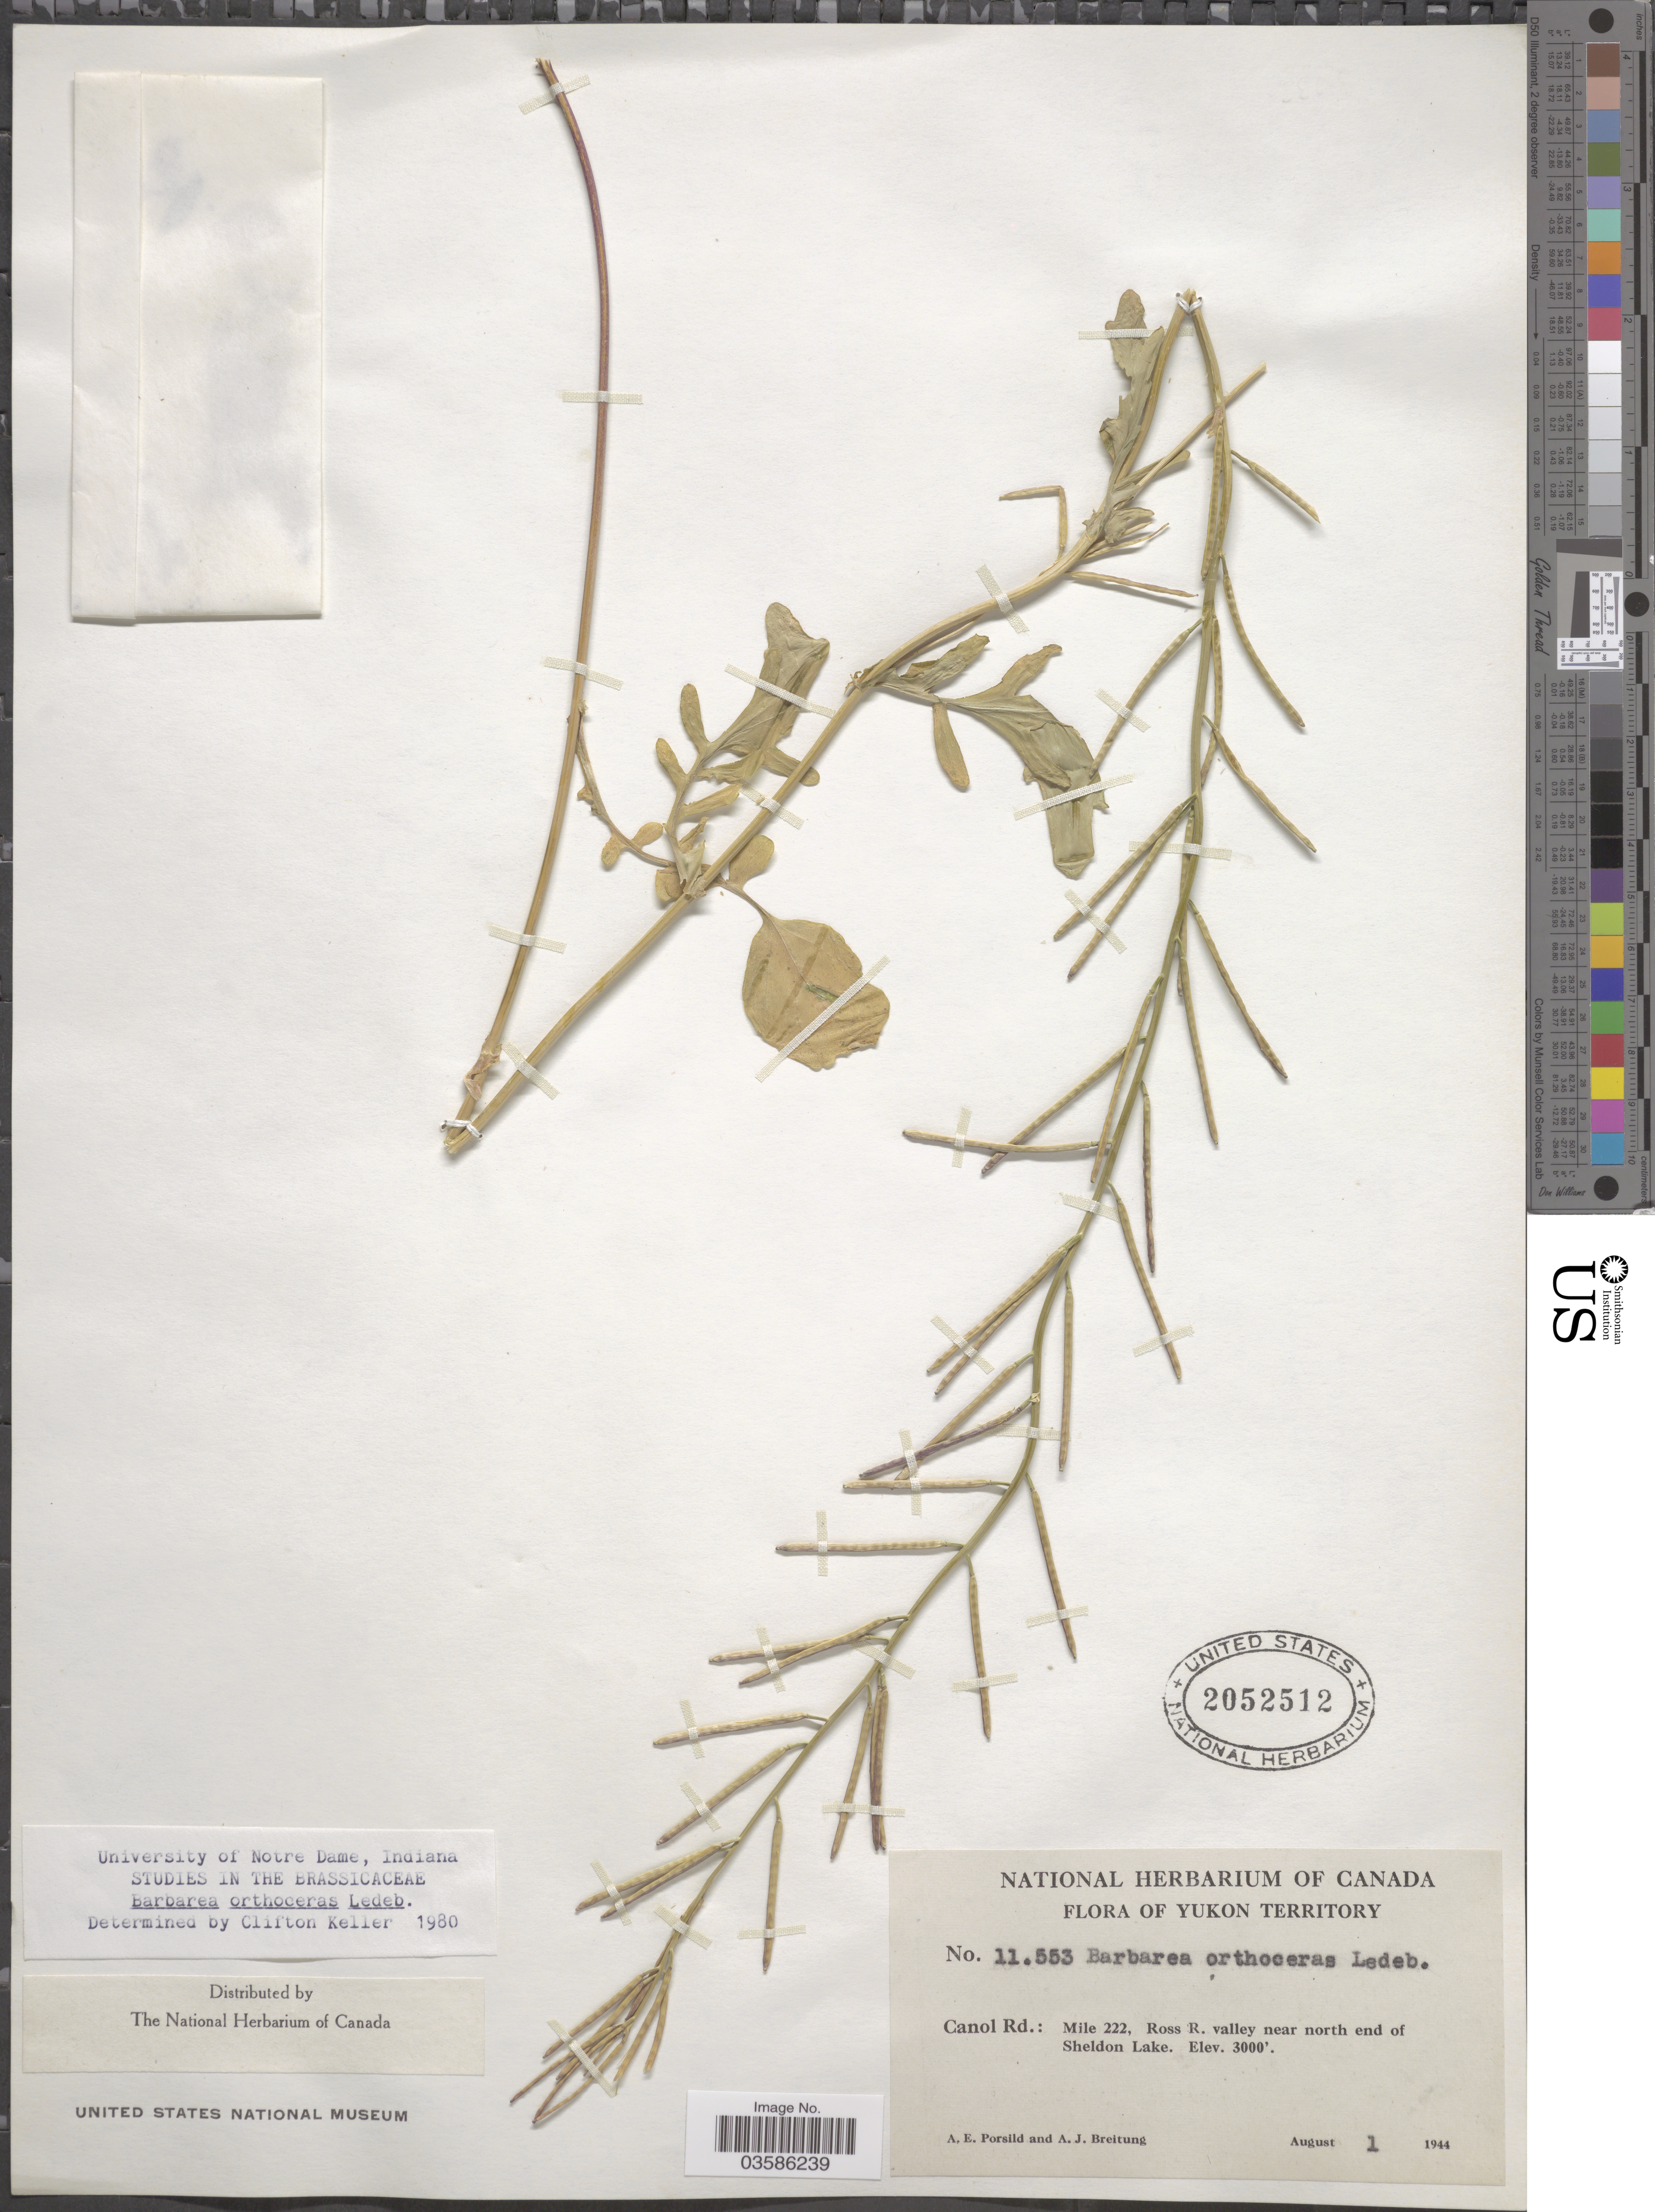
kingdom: Plantae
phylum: Tracheophyta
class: Magnoliopsida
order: Brassicales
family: Brassicaceae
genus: Barbarea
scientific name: Barbarea orthoceras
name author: Ledeb.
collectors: A. E. Porsild & A. Breitung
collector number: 11553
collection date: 1944-08-01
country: Canada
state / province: Yukon Territory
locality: Canol Rd.: Mile 222, Ross R. valley near north end of Sheldon Lake.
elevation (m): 914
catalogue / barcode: US 2052512